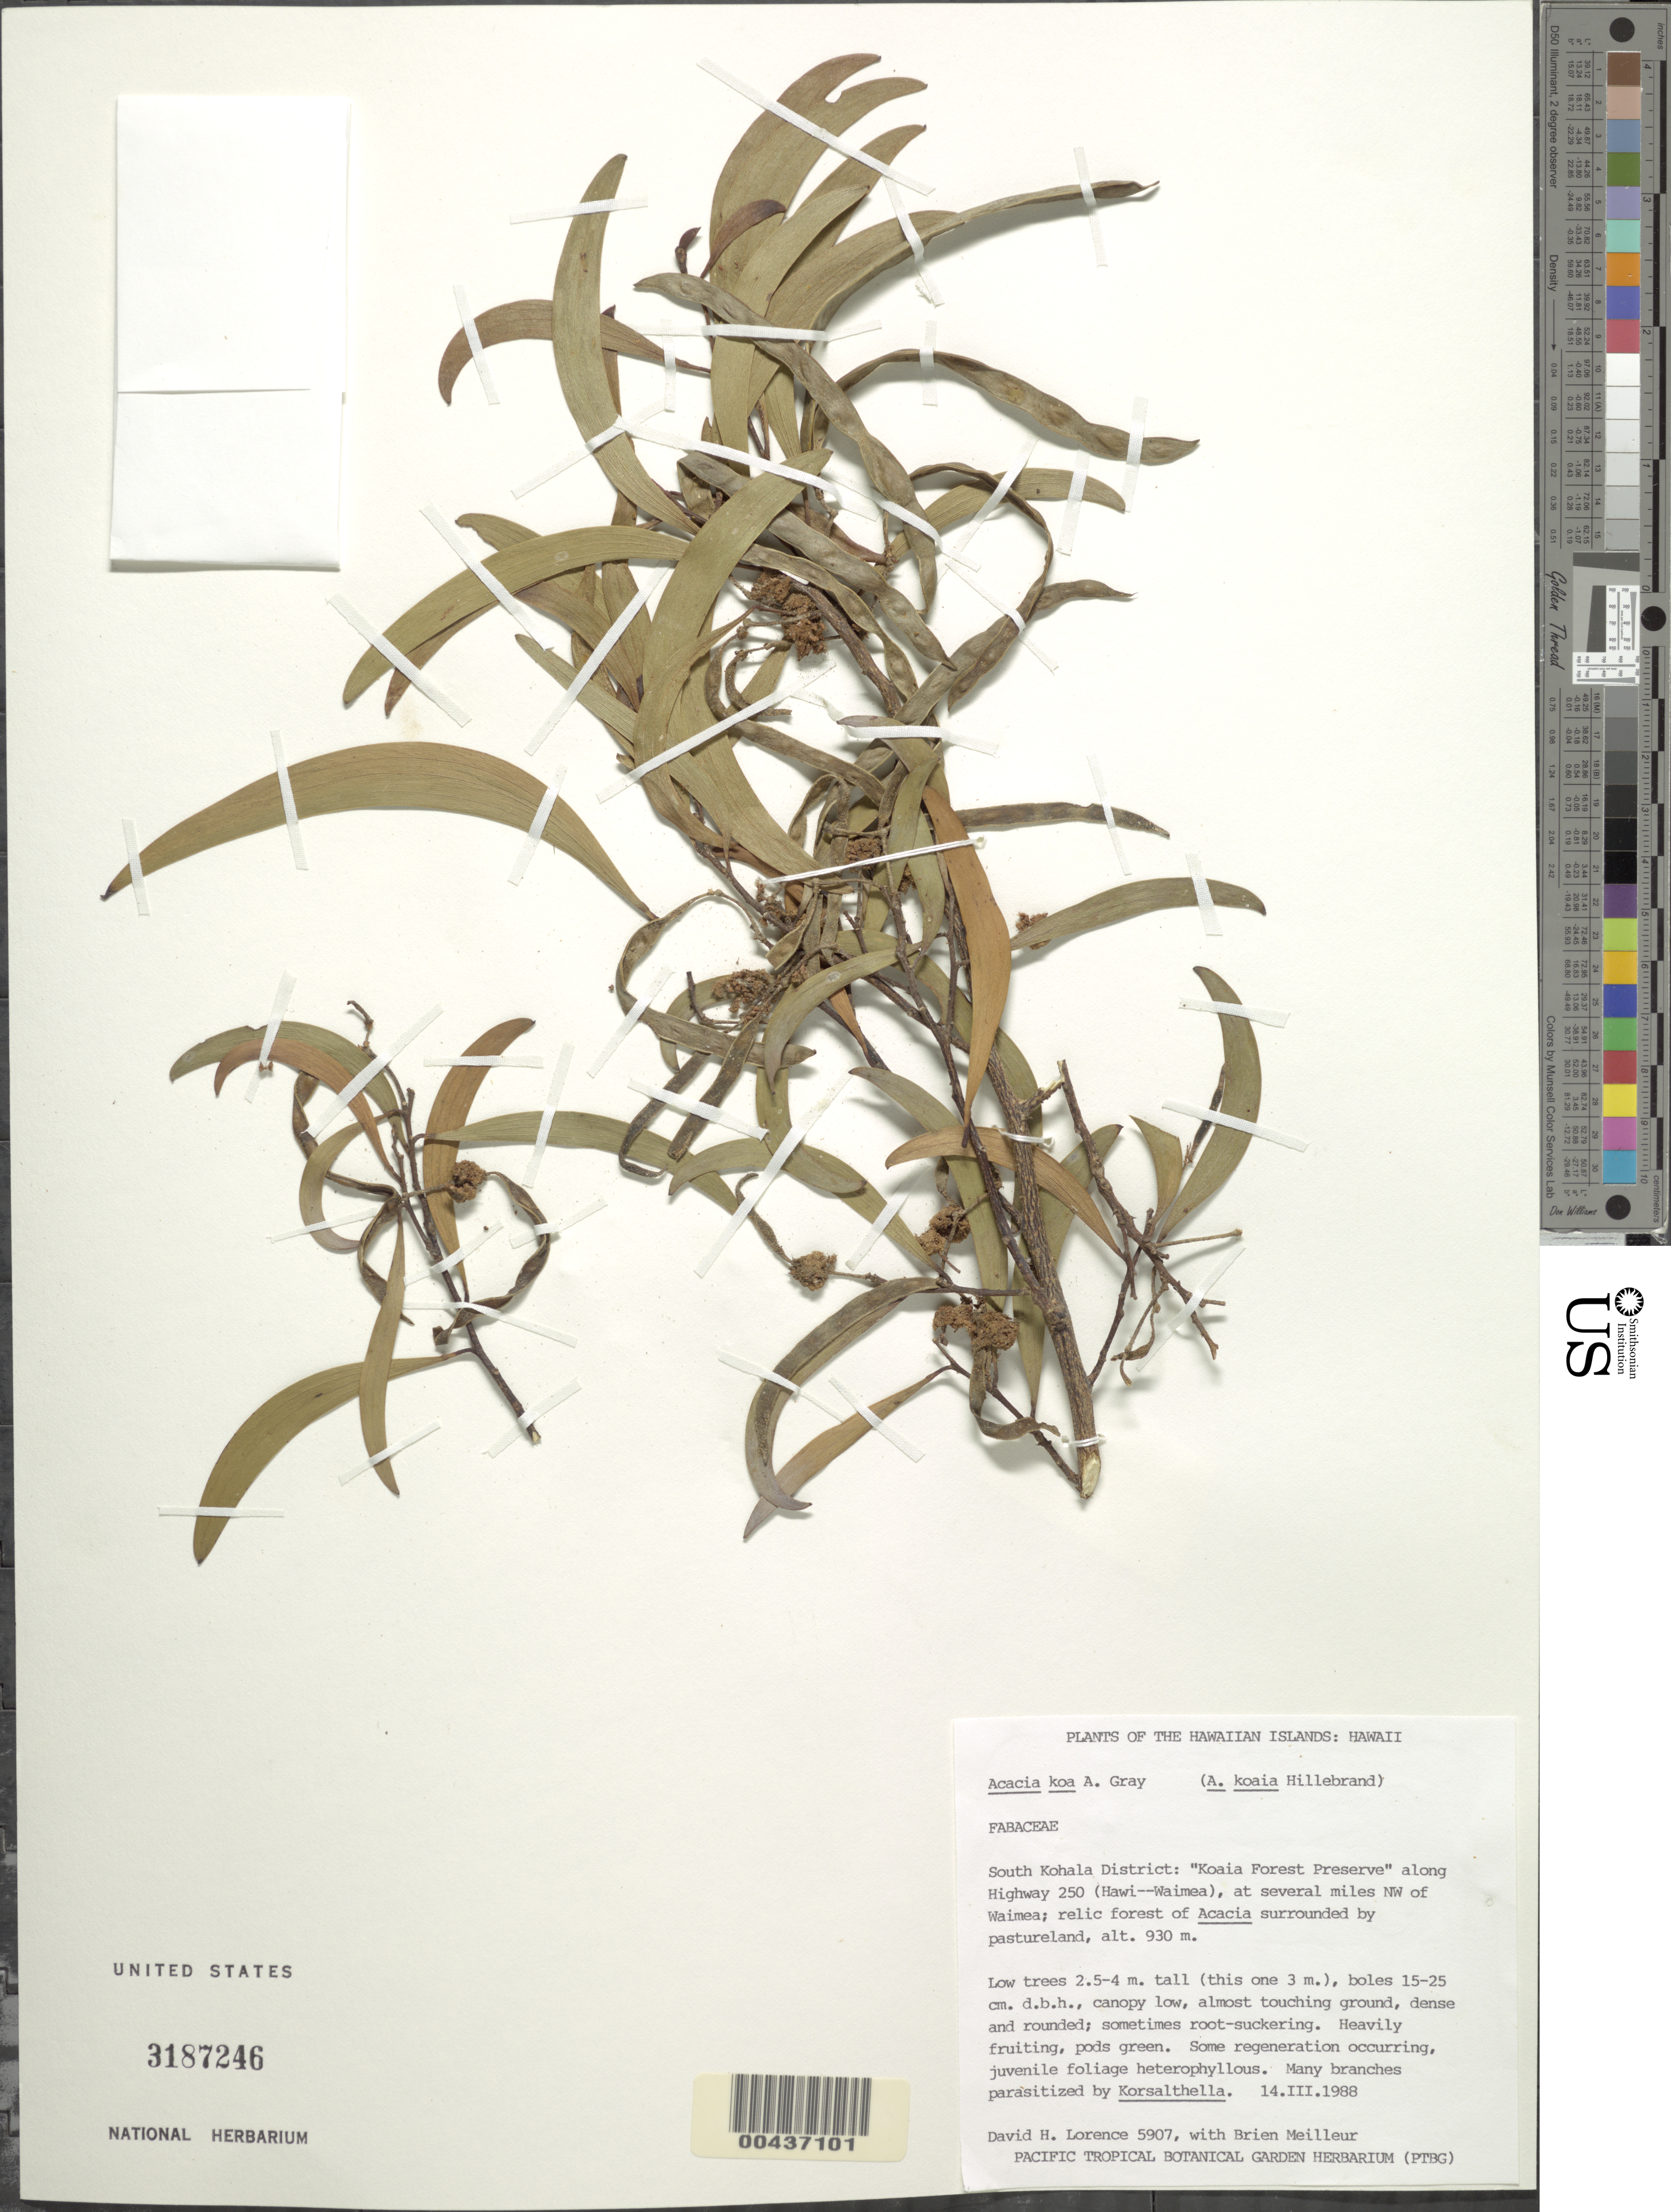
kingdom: Plantae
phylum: Tracheophyta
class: Magnoliopsida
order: Fabales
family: Fabaceae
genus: Acacia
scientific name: Acacia koa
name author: A. Gray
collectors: D. Lorence & R. Meilleur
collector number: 5907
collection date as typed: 14 Mar 1988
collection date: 1988-03-14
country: United States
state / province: Hawaii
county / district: Hawaii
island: Hawaii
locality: Hawaii, South Kohala District: Koaia Forest Preserve along Highway 250 (Hawi--Waimea), at several miles NW of Waimea.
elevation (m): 930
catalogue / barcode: US 3187246